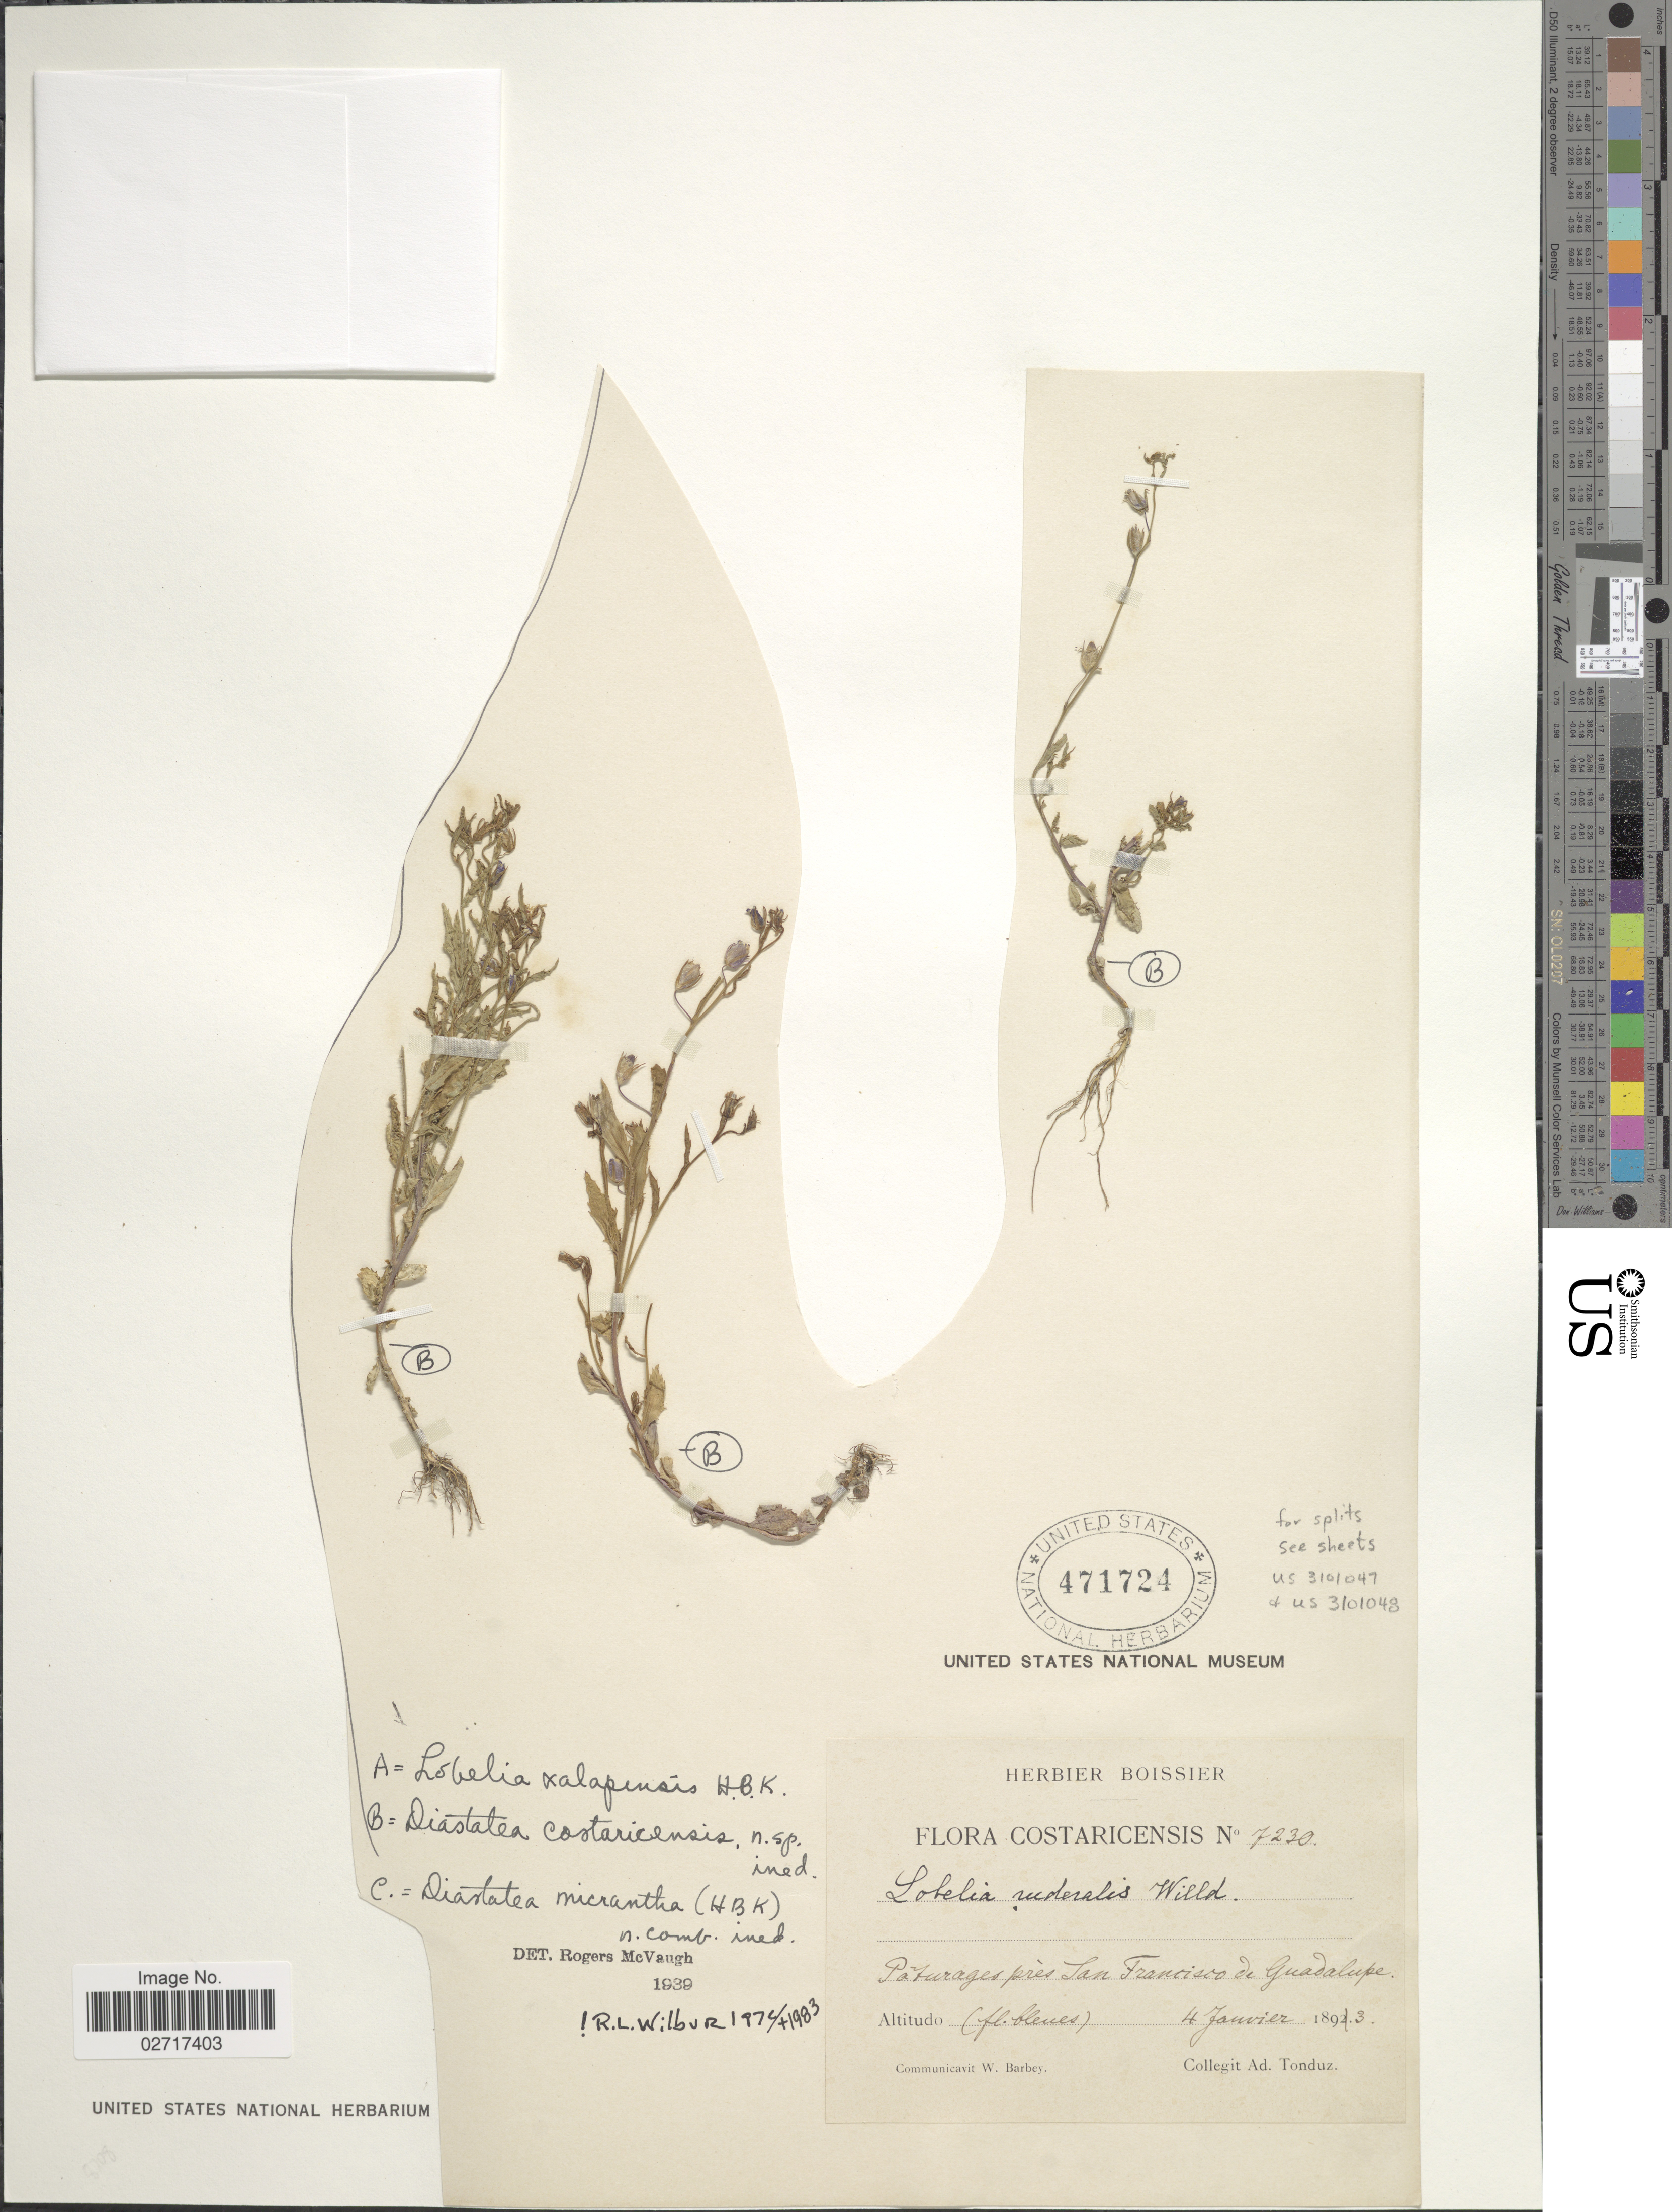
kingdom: Plantae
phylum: Tracheophyta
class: Magnoliopsida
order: Asterales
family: Campanulaceae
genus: Diastatea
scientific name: Diastatea costaricensis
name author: McVaugh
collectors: A. Tonduz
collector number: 7230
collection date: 1893-01-04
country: Costa Rica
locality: Paturages près San Francisco de Guadalupe.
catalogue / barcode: US 471724